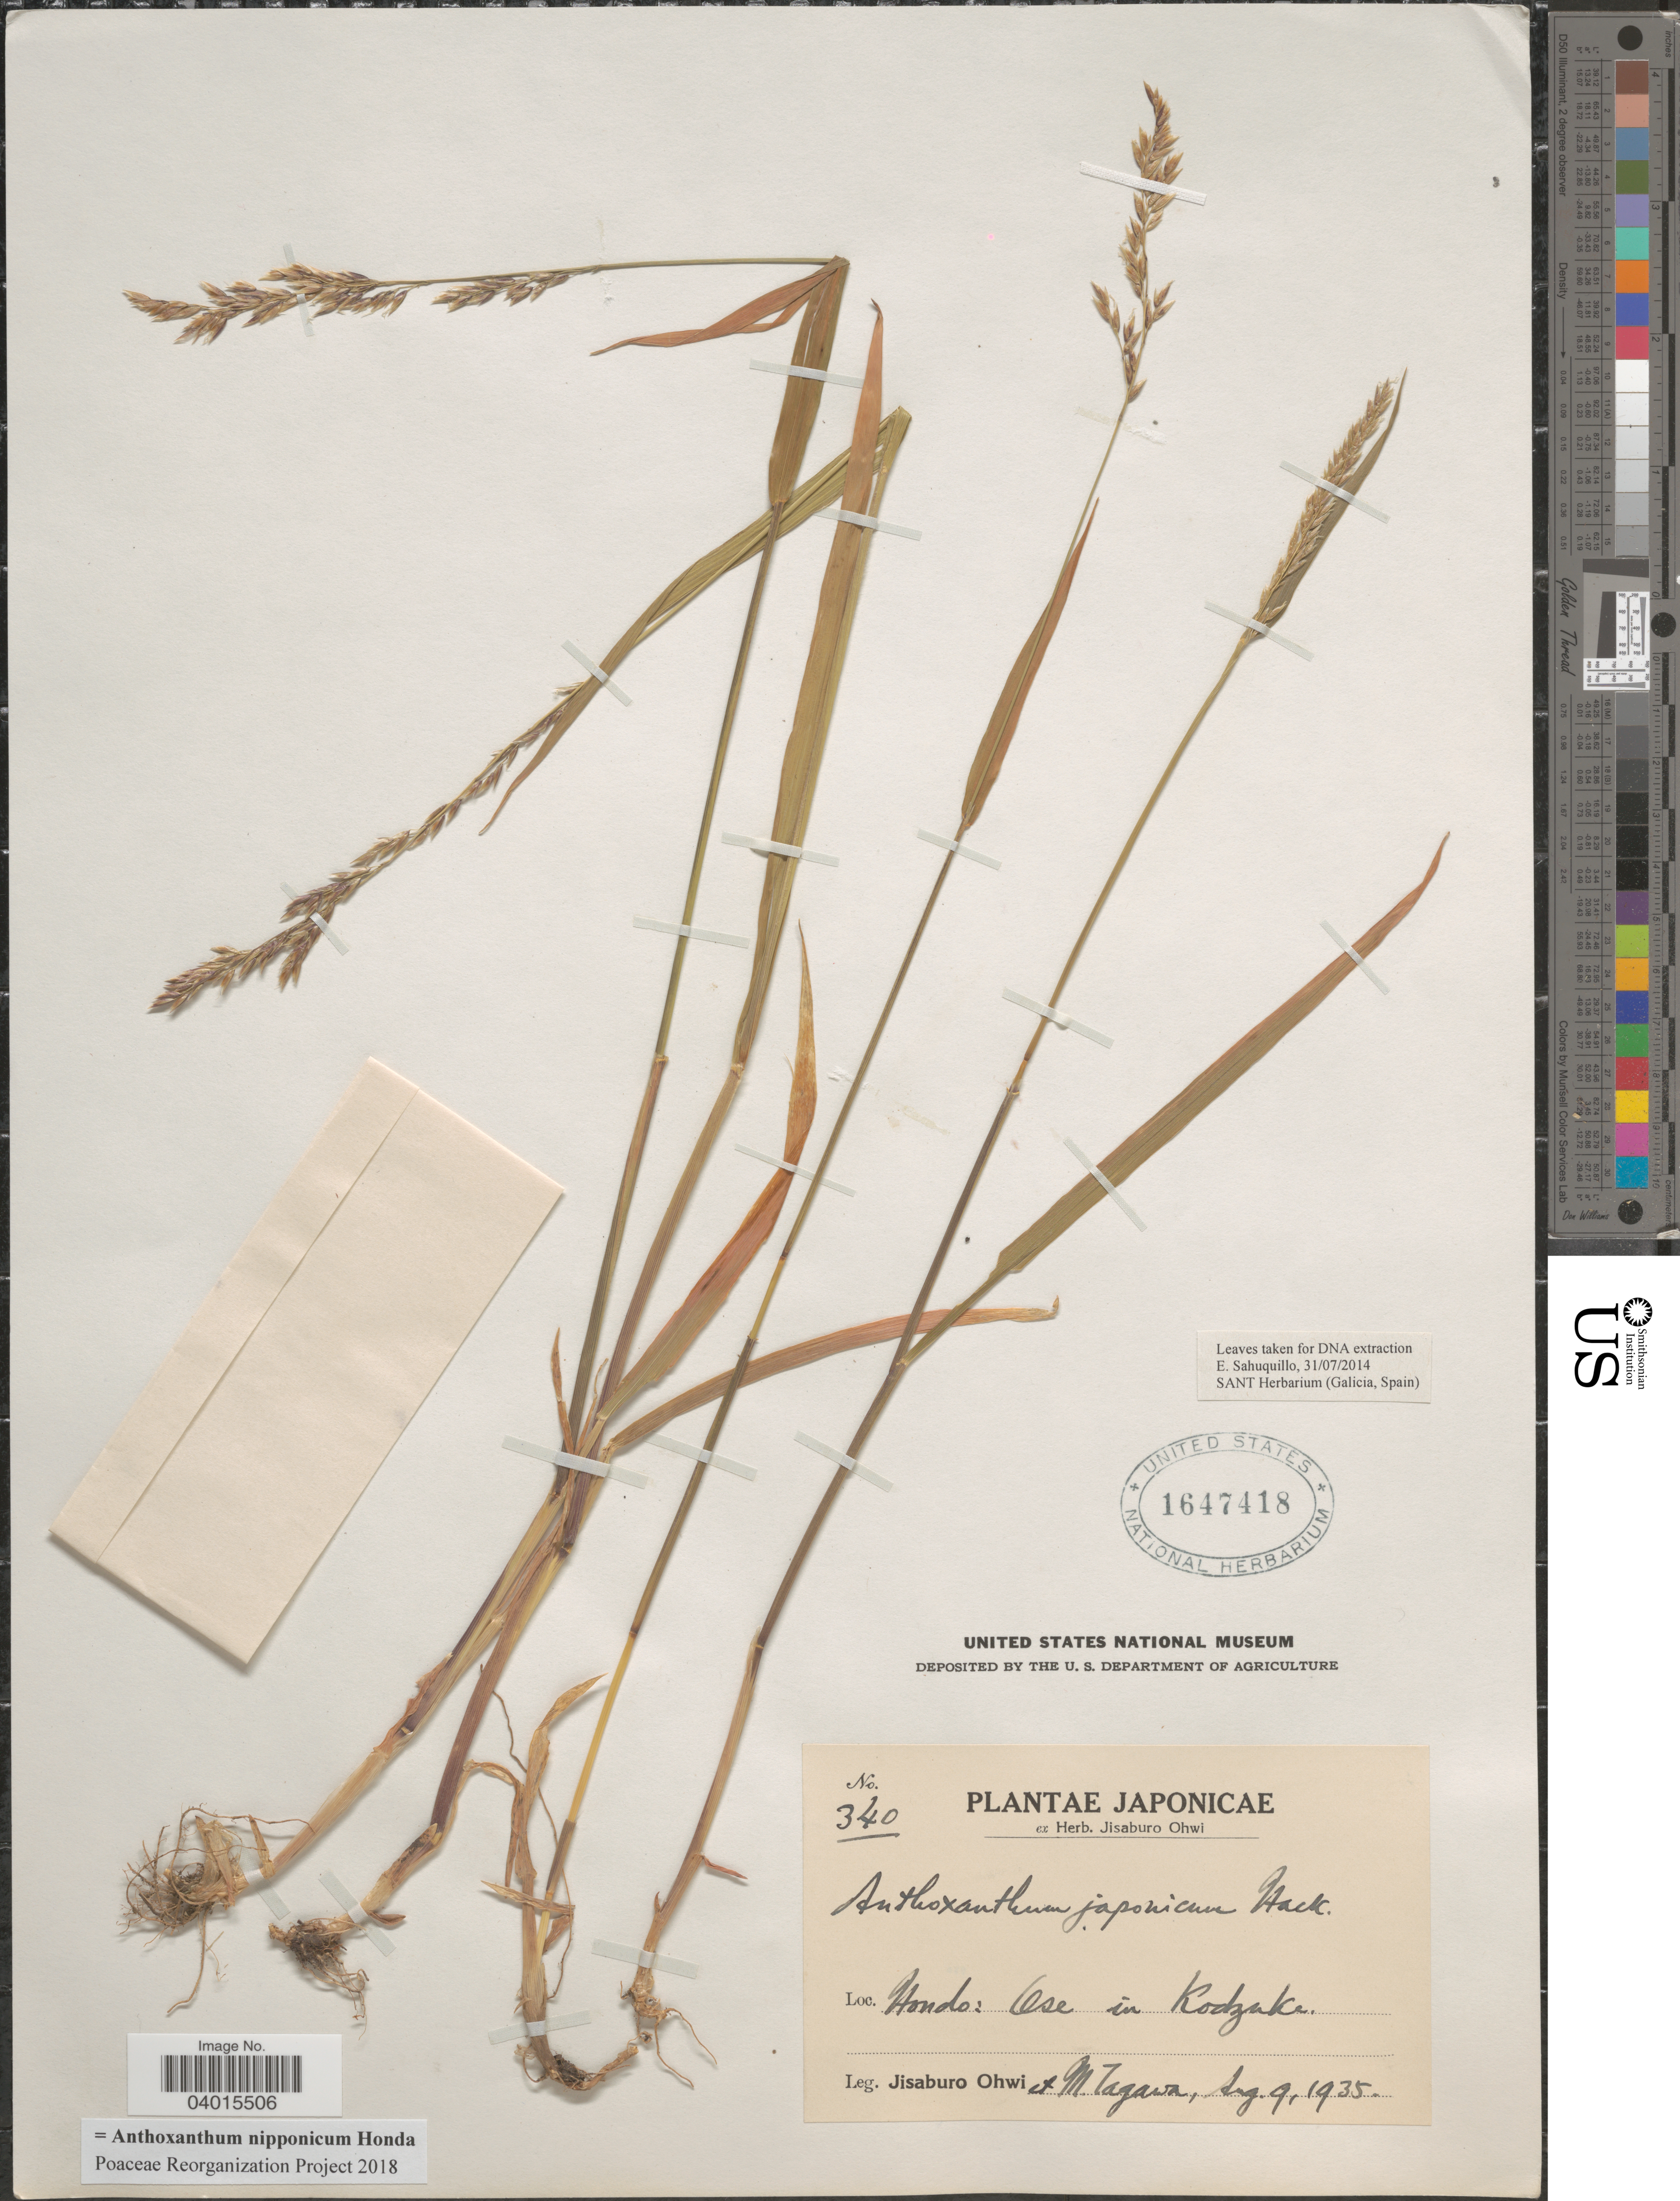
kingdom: Plantae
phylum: Tracheophyta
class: Liliopsida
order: Poales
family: Poaceae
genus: Anthoxanthum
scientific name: Anthoxanthum nipponicum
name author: Honda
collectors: J. Ohwi & M. Tagawa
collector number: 340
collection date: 1935-08-09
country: Japan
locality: Hondo: Ose in Kodzake.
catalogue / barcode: US 1647418